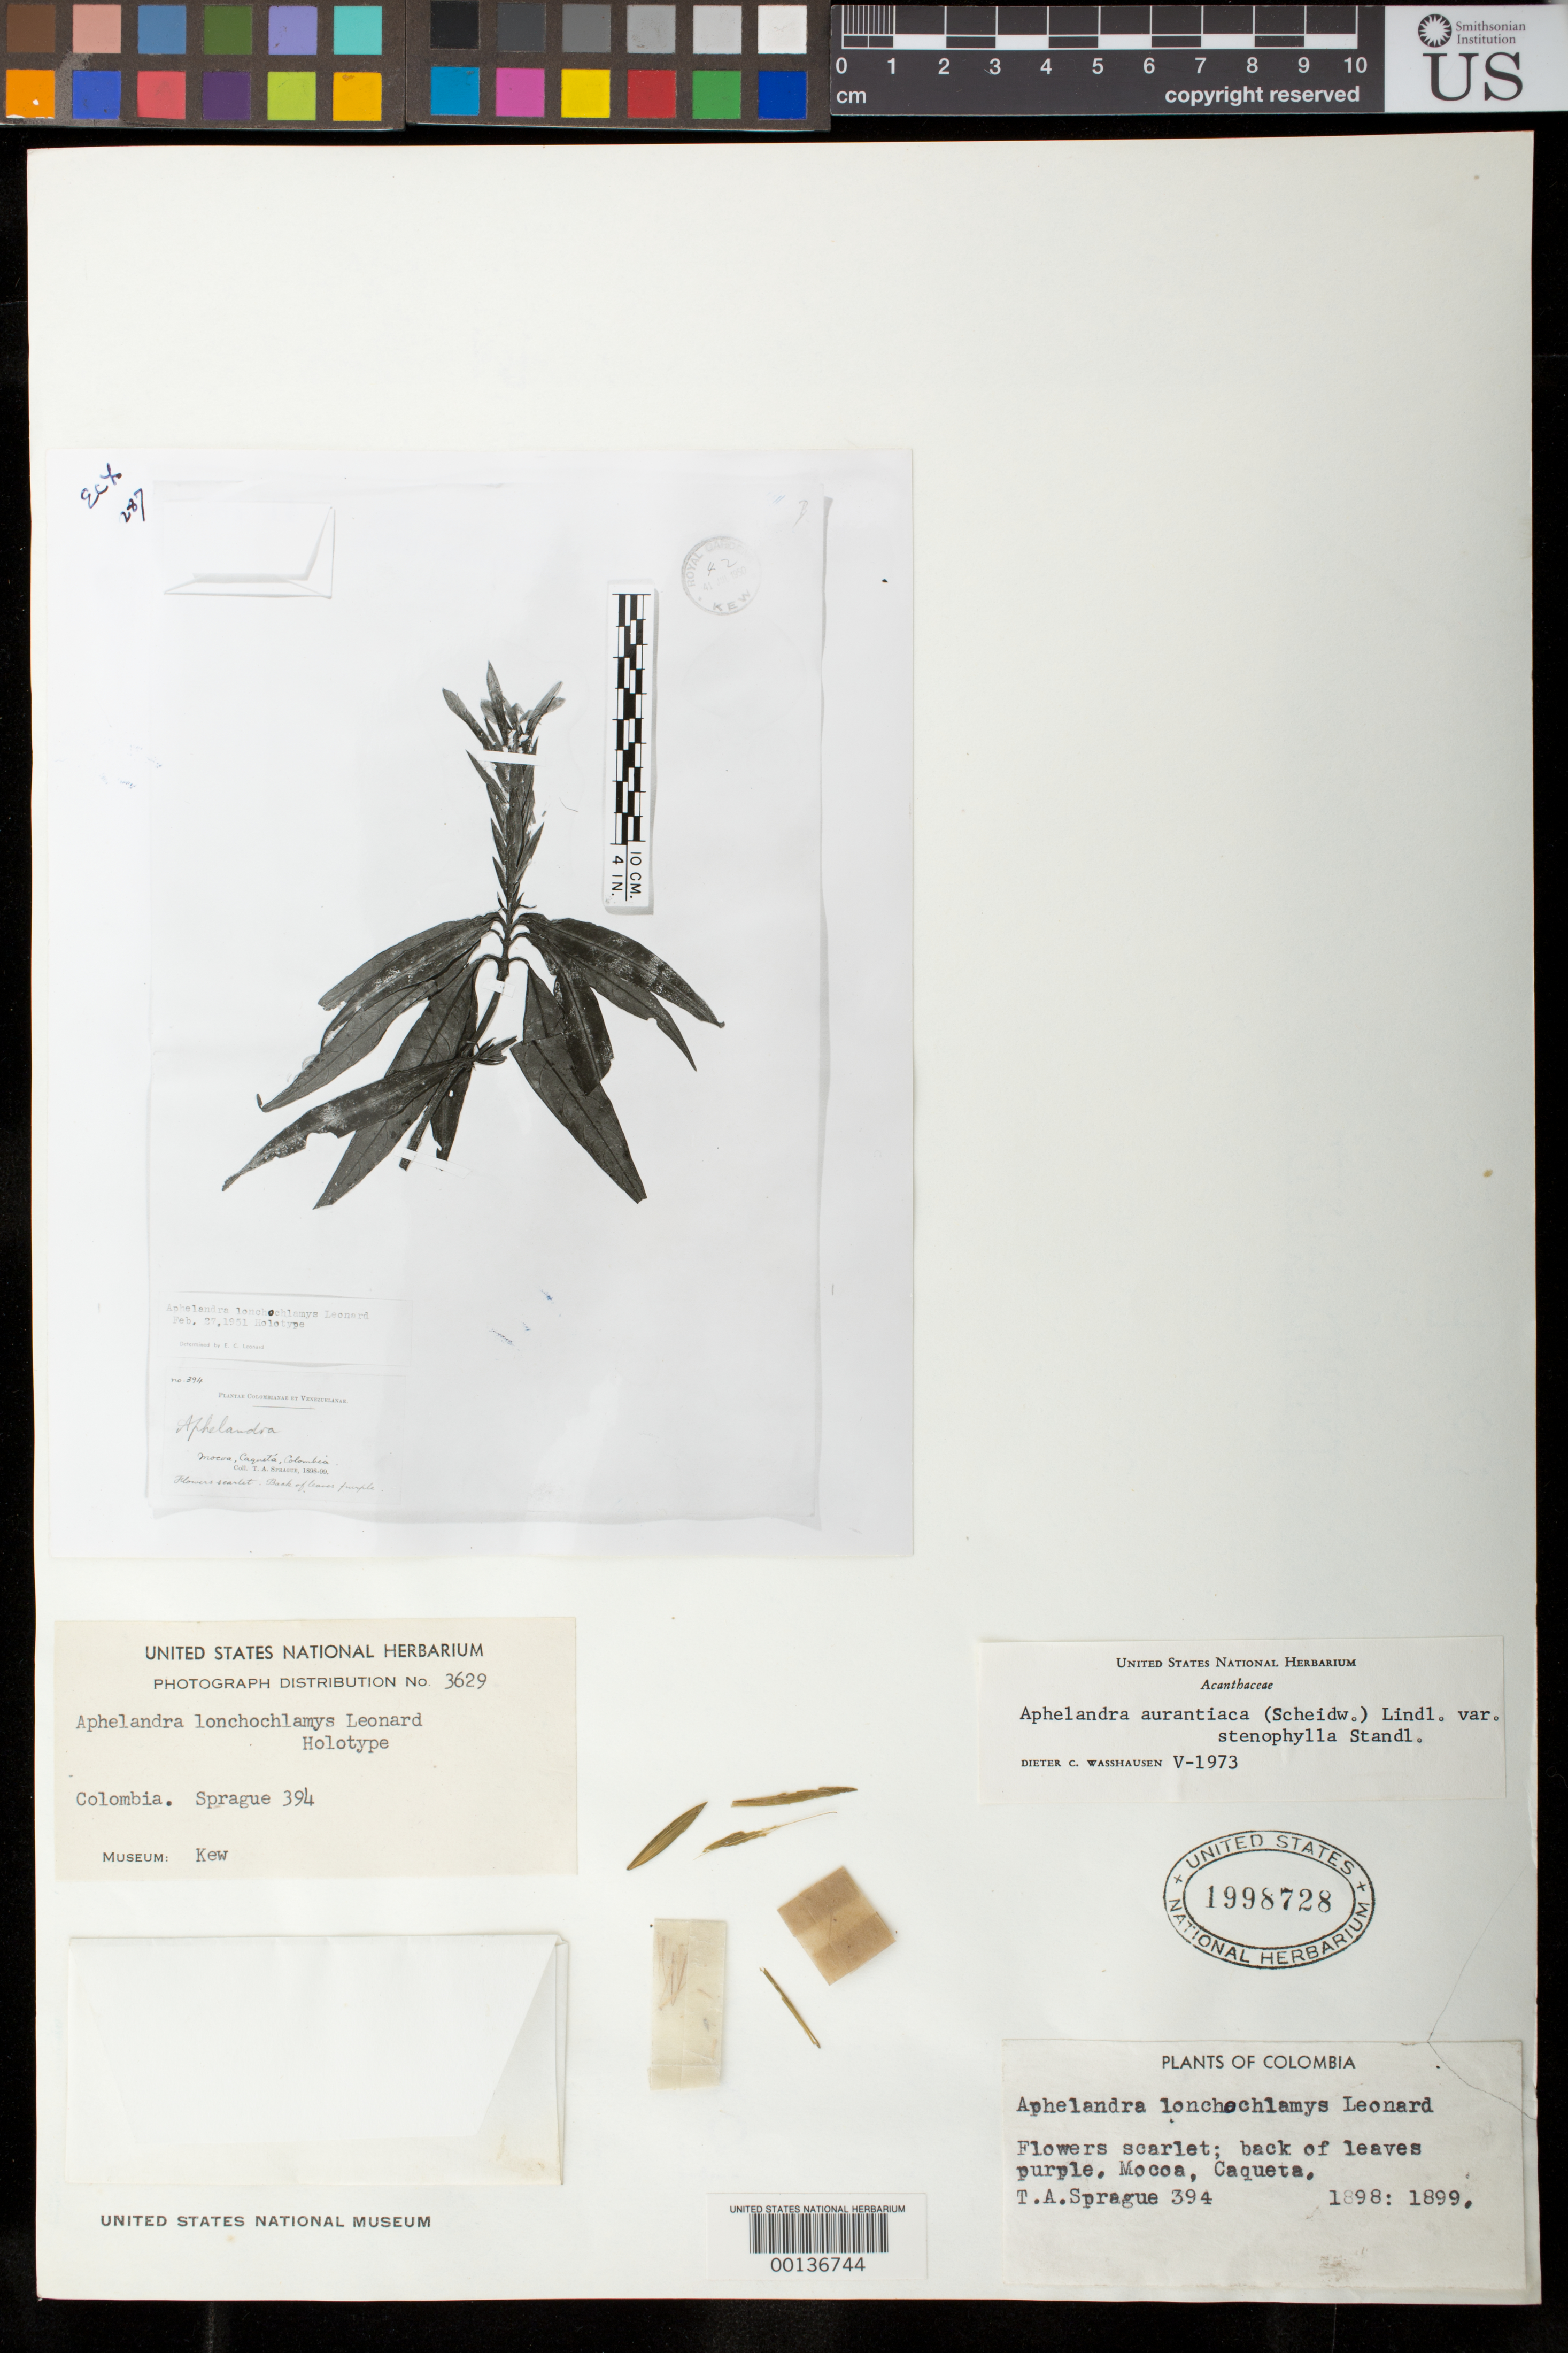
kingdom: Plantae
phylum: Tracheophyta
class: Magnoliopsida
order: Lamiales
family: Acanthaceae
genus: Aphelandra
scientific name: Aphelandra lonchochlamys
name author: Leonard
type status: Isotype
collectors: T. A. Sprague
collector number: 394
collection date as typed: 1898 to -- -- 1899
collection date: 1898/1899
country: Colombia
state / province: Caquetá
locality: Mocoa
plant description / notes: Photograph and fragmentary material of (holo) type specimen ex herb. Kew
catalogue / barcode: US 1998728